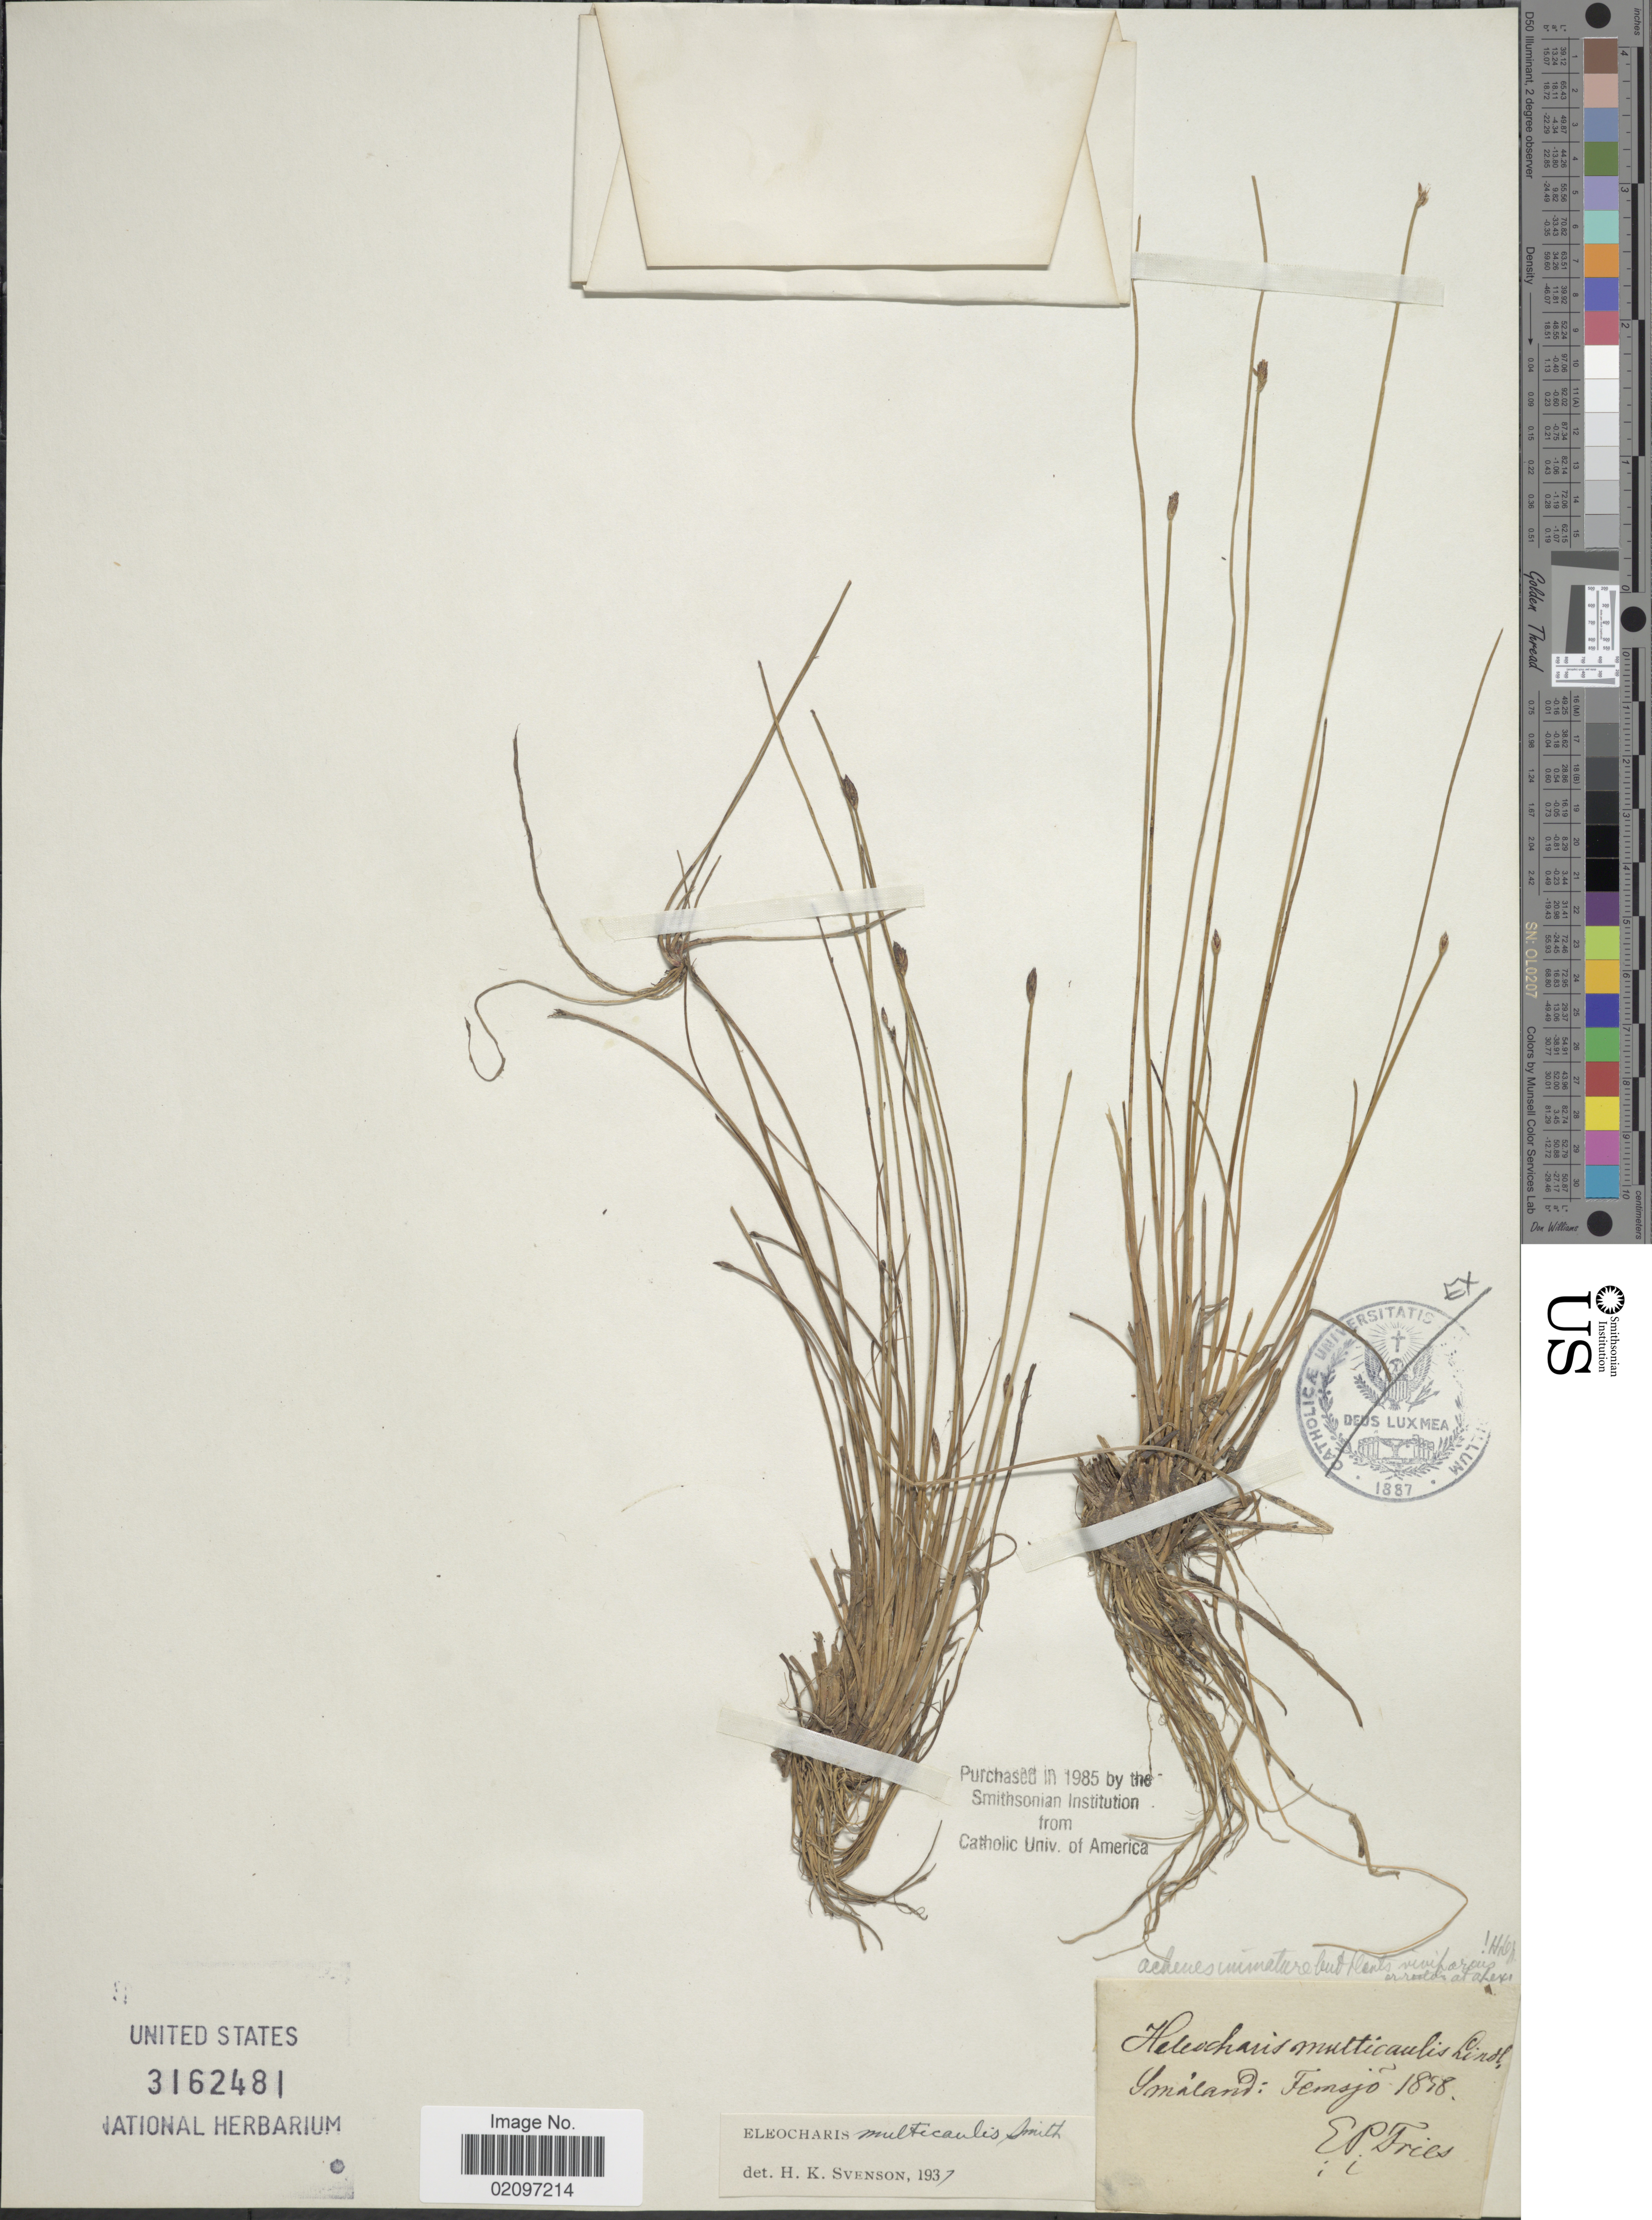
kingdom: Plantae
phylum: Tracheophyta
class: Liliopsida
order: Poales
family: Cyperaceae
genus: Eleocharis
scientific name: Eleocharis multicaulis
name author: (Sm.) Desv.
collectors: E. Fries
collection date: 1898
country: Sweden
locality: Smaland, Femsjo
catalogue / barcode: US 3162481